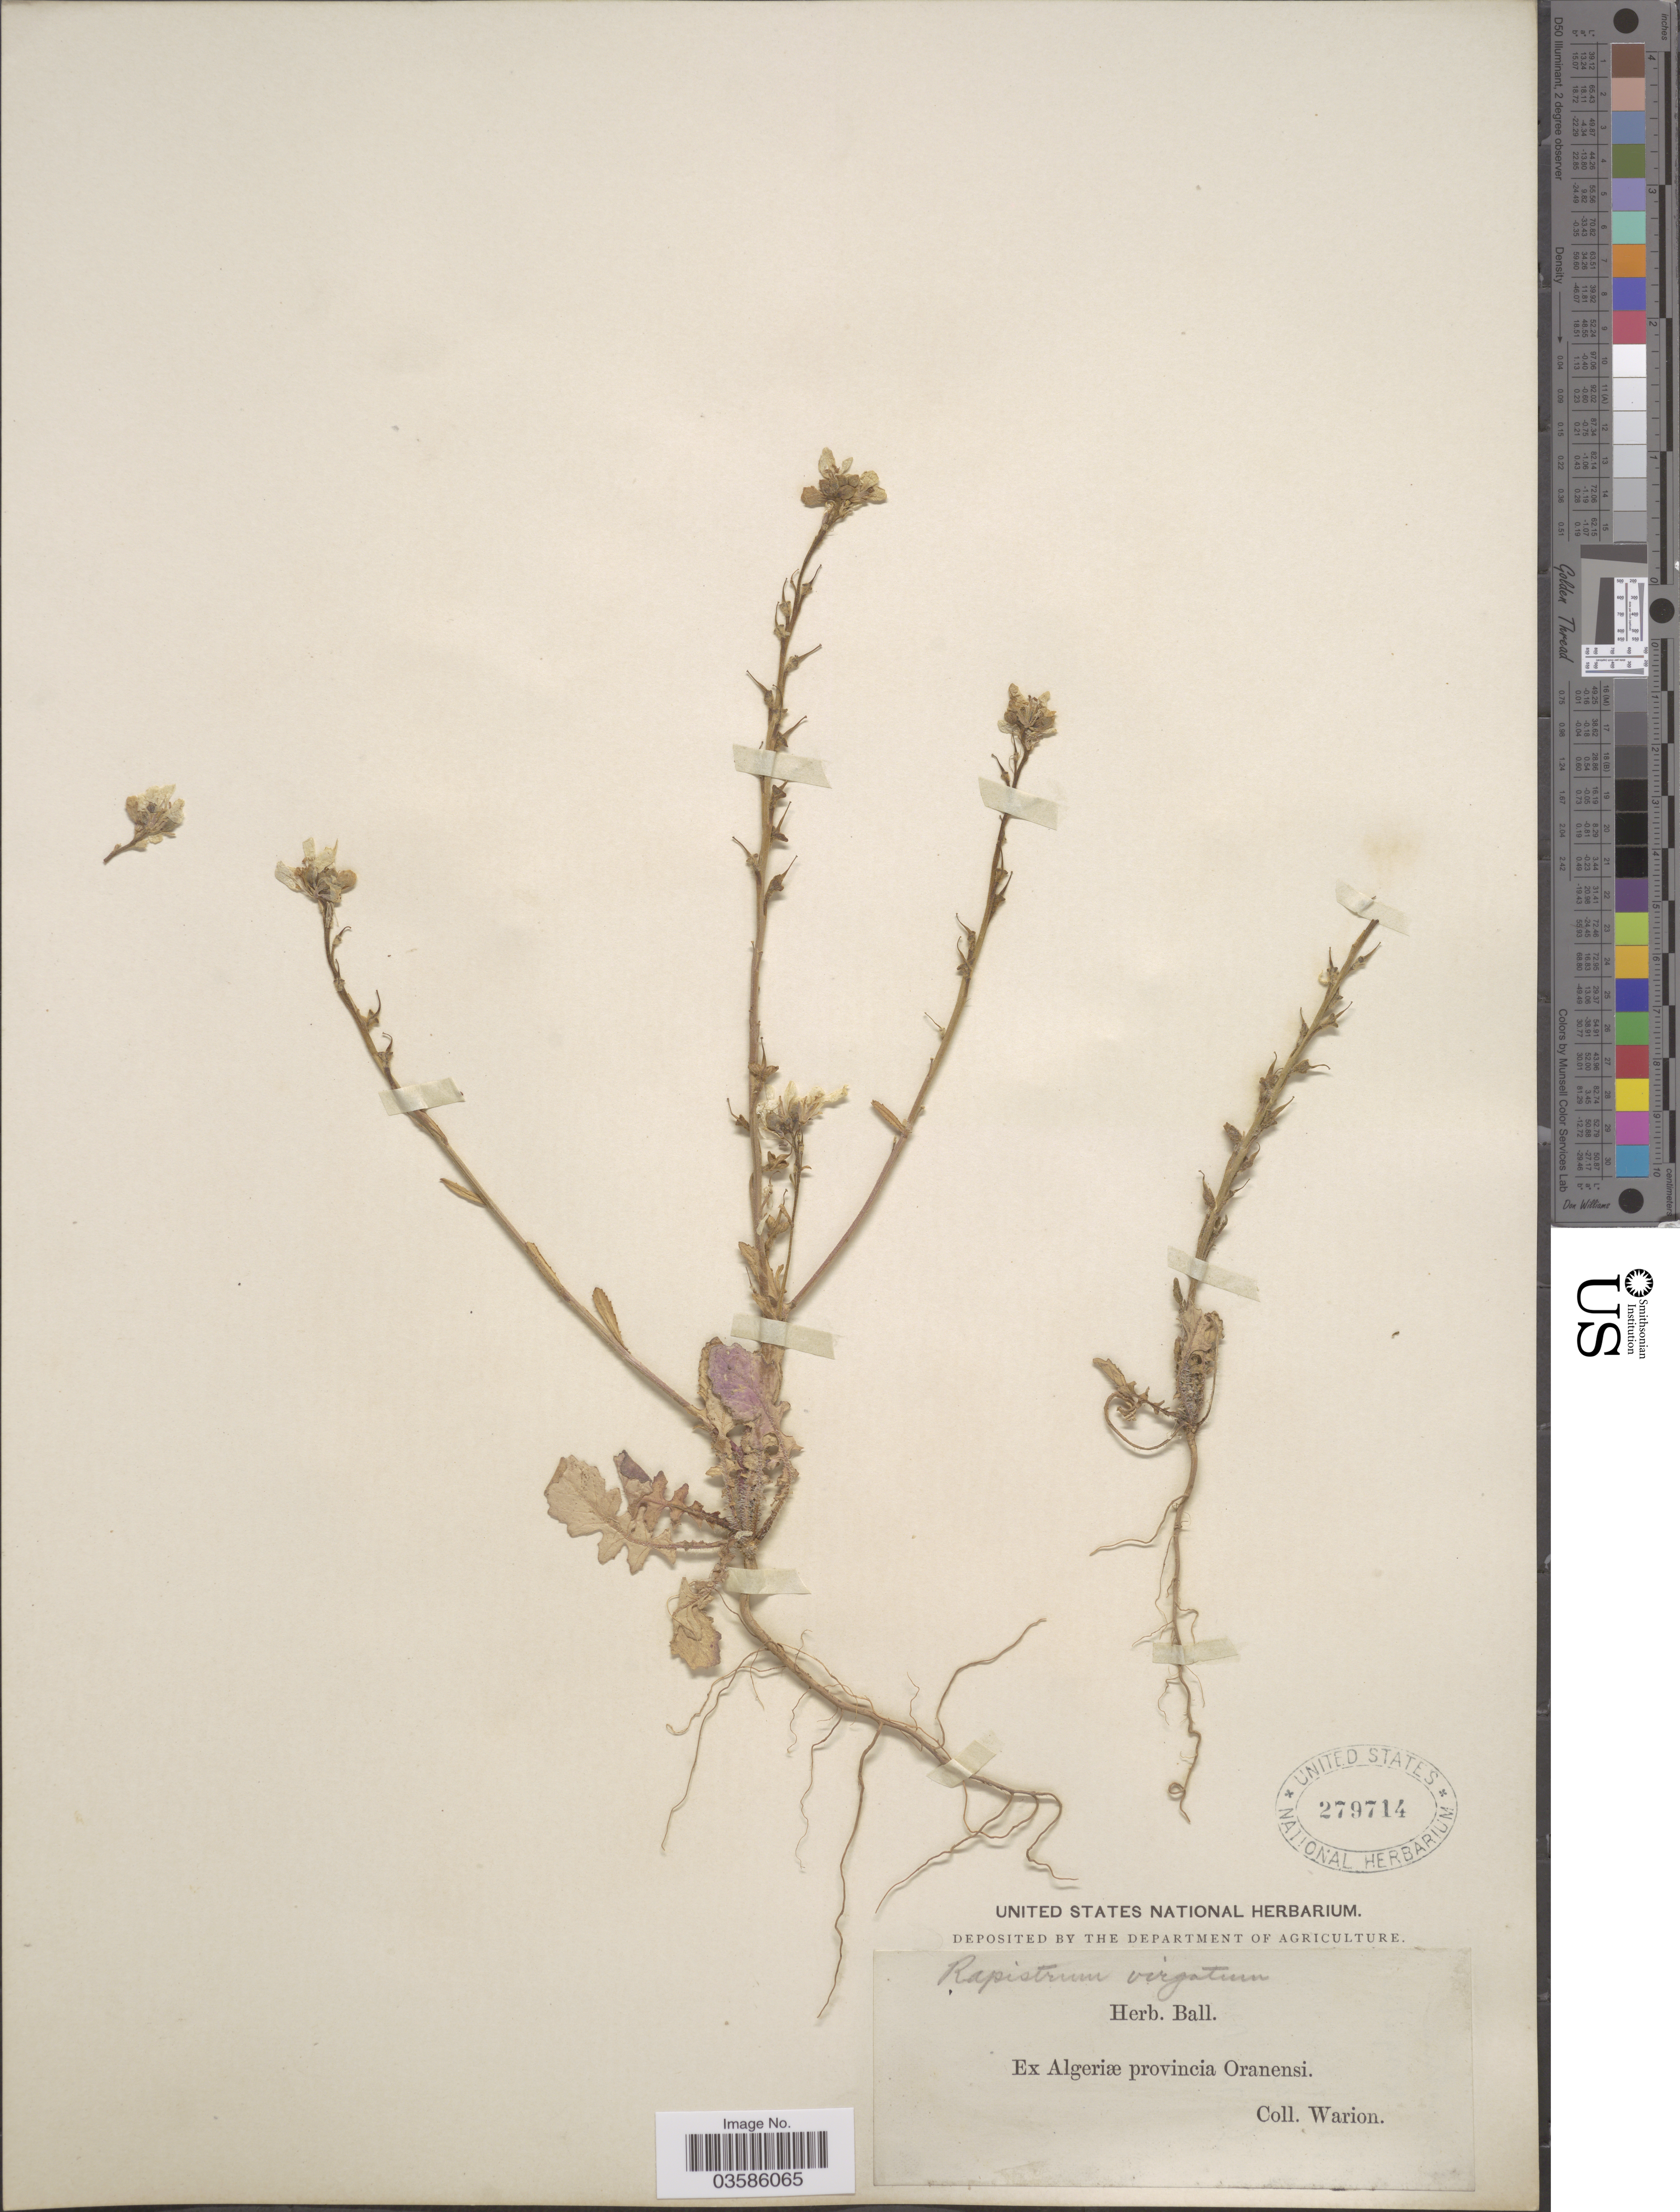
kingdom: Plantae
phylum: Tracheophyta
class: Magnoliopsida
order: Brassicales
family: Brassicaceae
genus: Rapistrum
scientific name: Rapistrum virgatum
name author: Pomel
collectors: Warion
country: Algeria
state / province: Oran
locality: Ex Algeriæ provincia Oranensi.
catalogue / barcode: US 279714